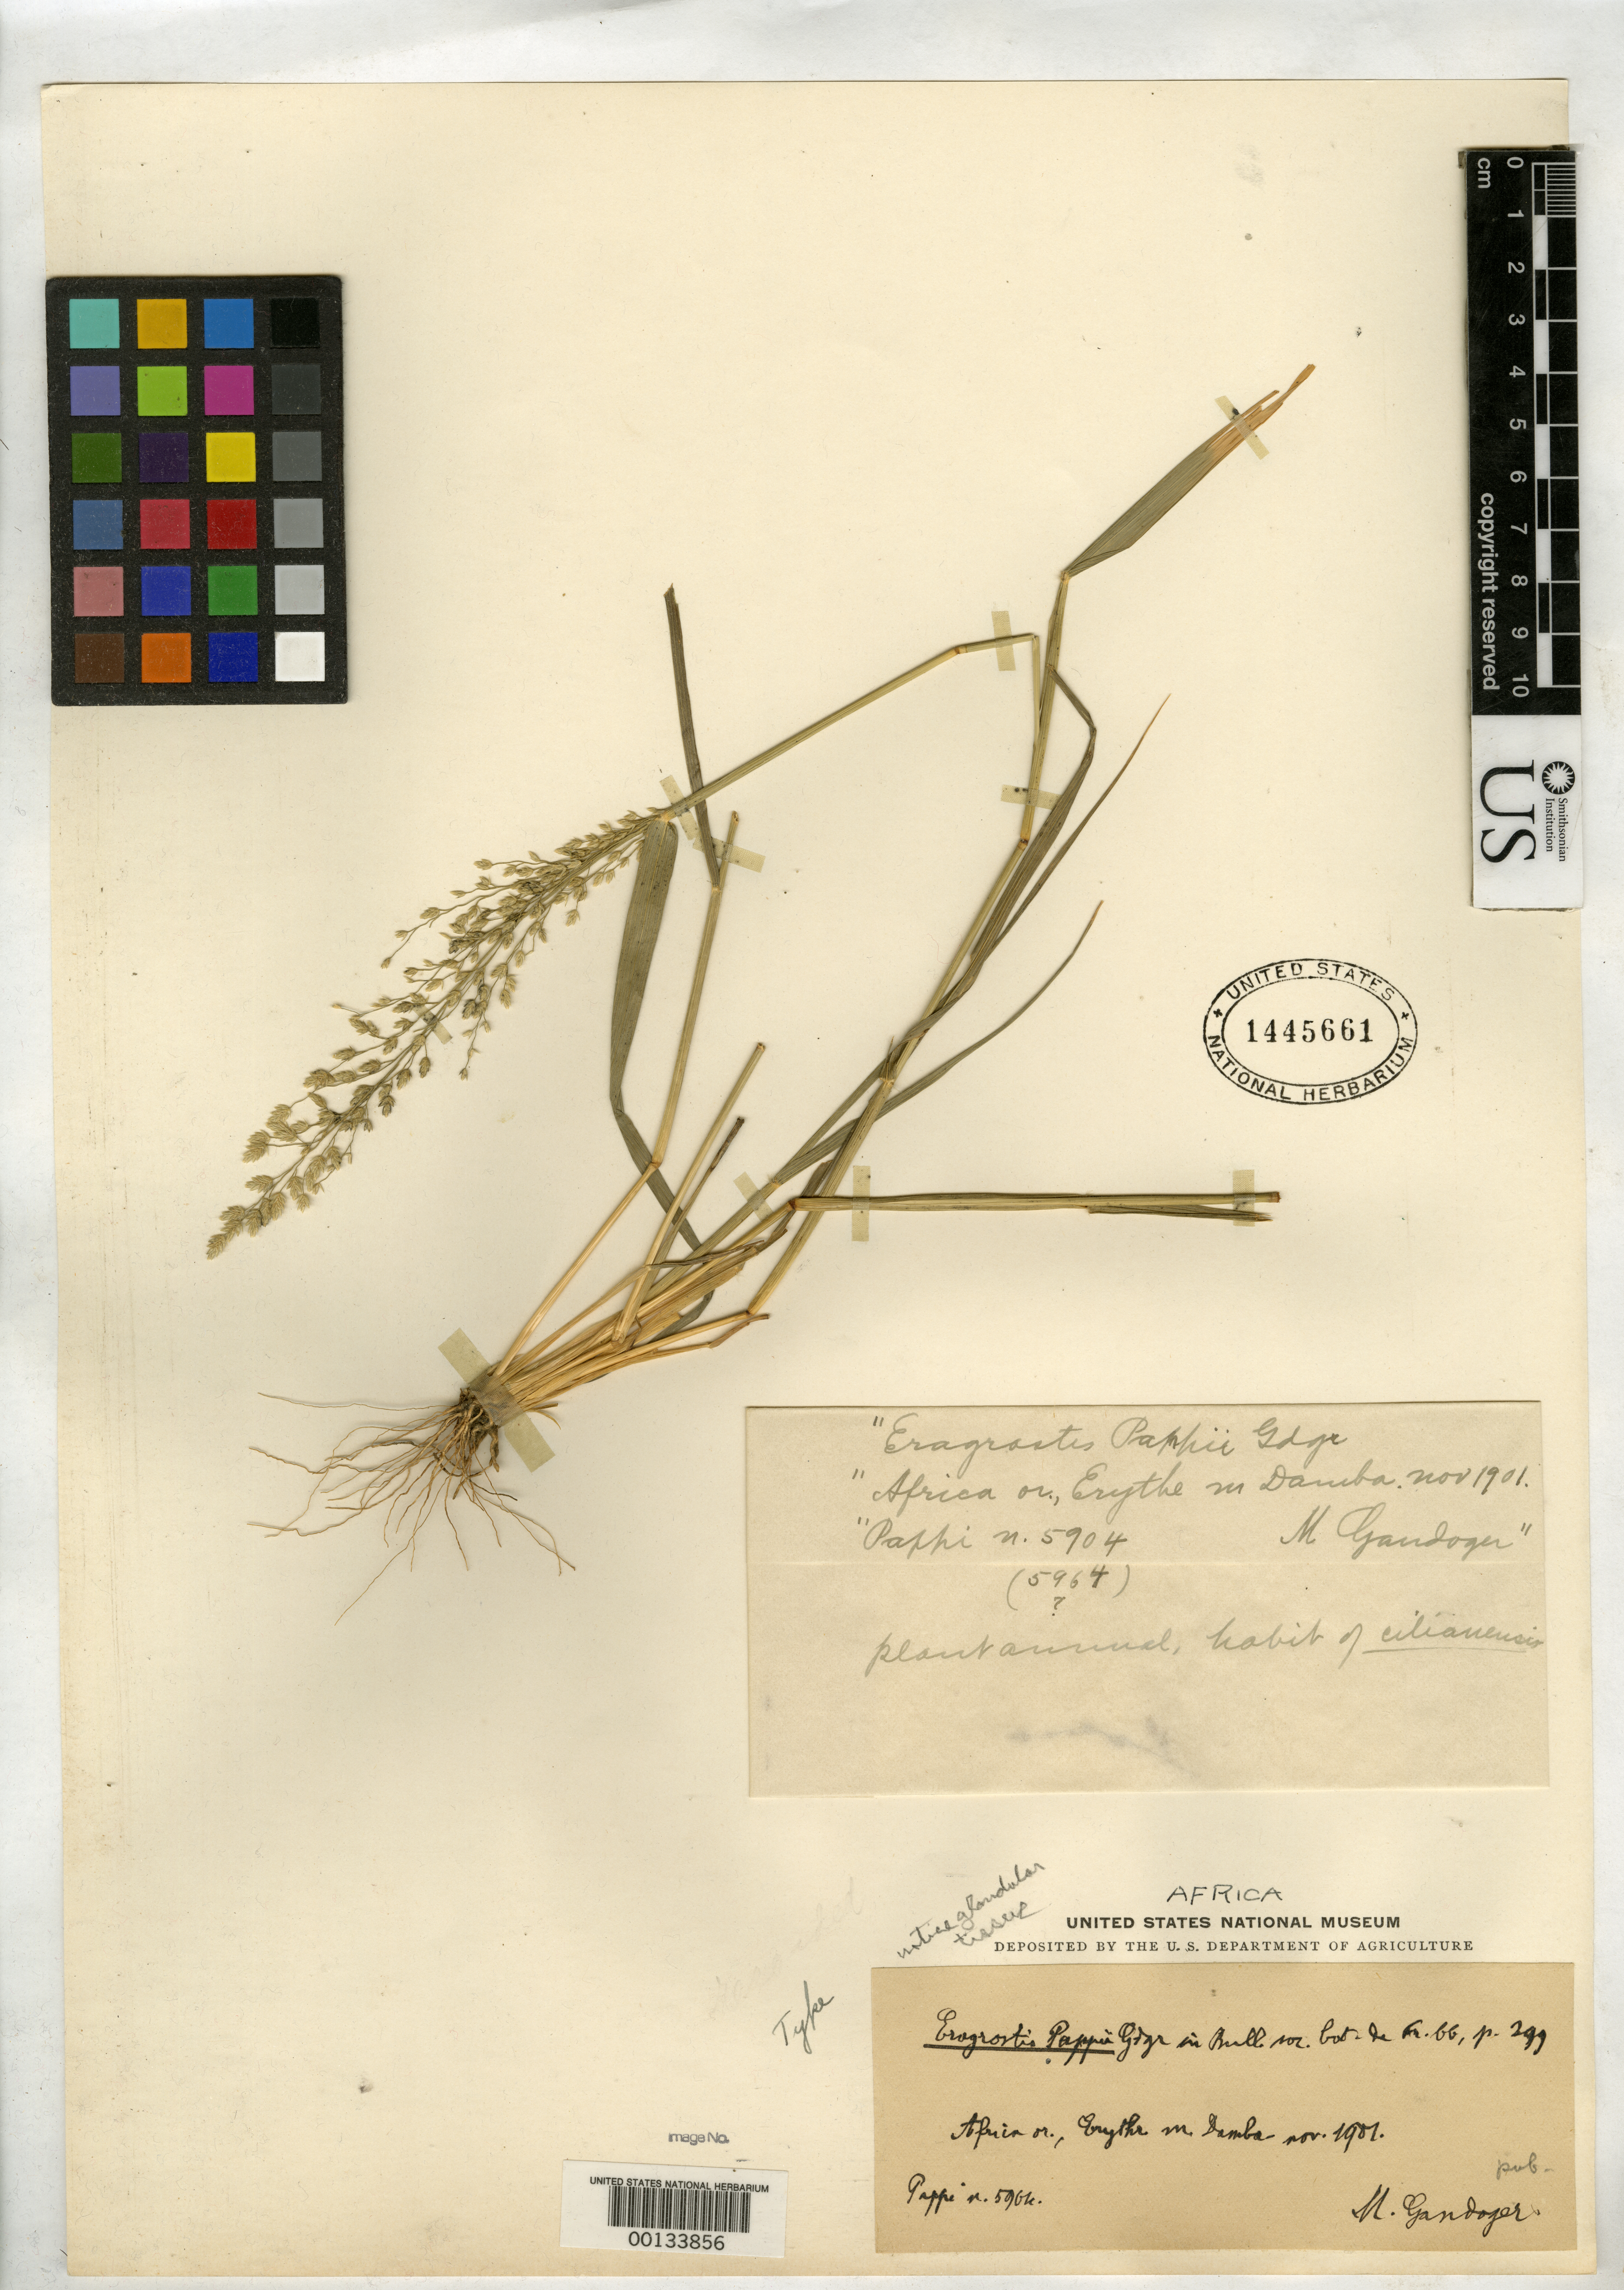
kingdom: Plantae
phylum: Tracheophyta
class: Liliopsida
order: Poales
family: Poaceae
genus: Eragrostis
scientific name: Eragrostis pappii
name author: Gand.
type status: Type Collection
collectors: A. Pappi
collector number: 5964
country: Eritrea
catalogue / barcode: US 1445661